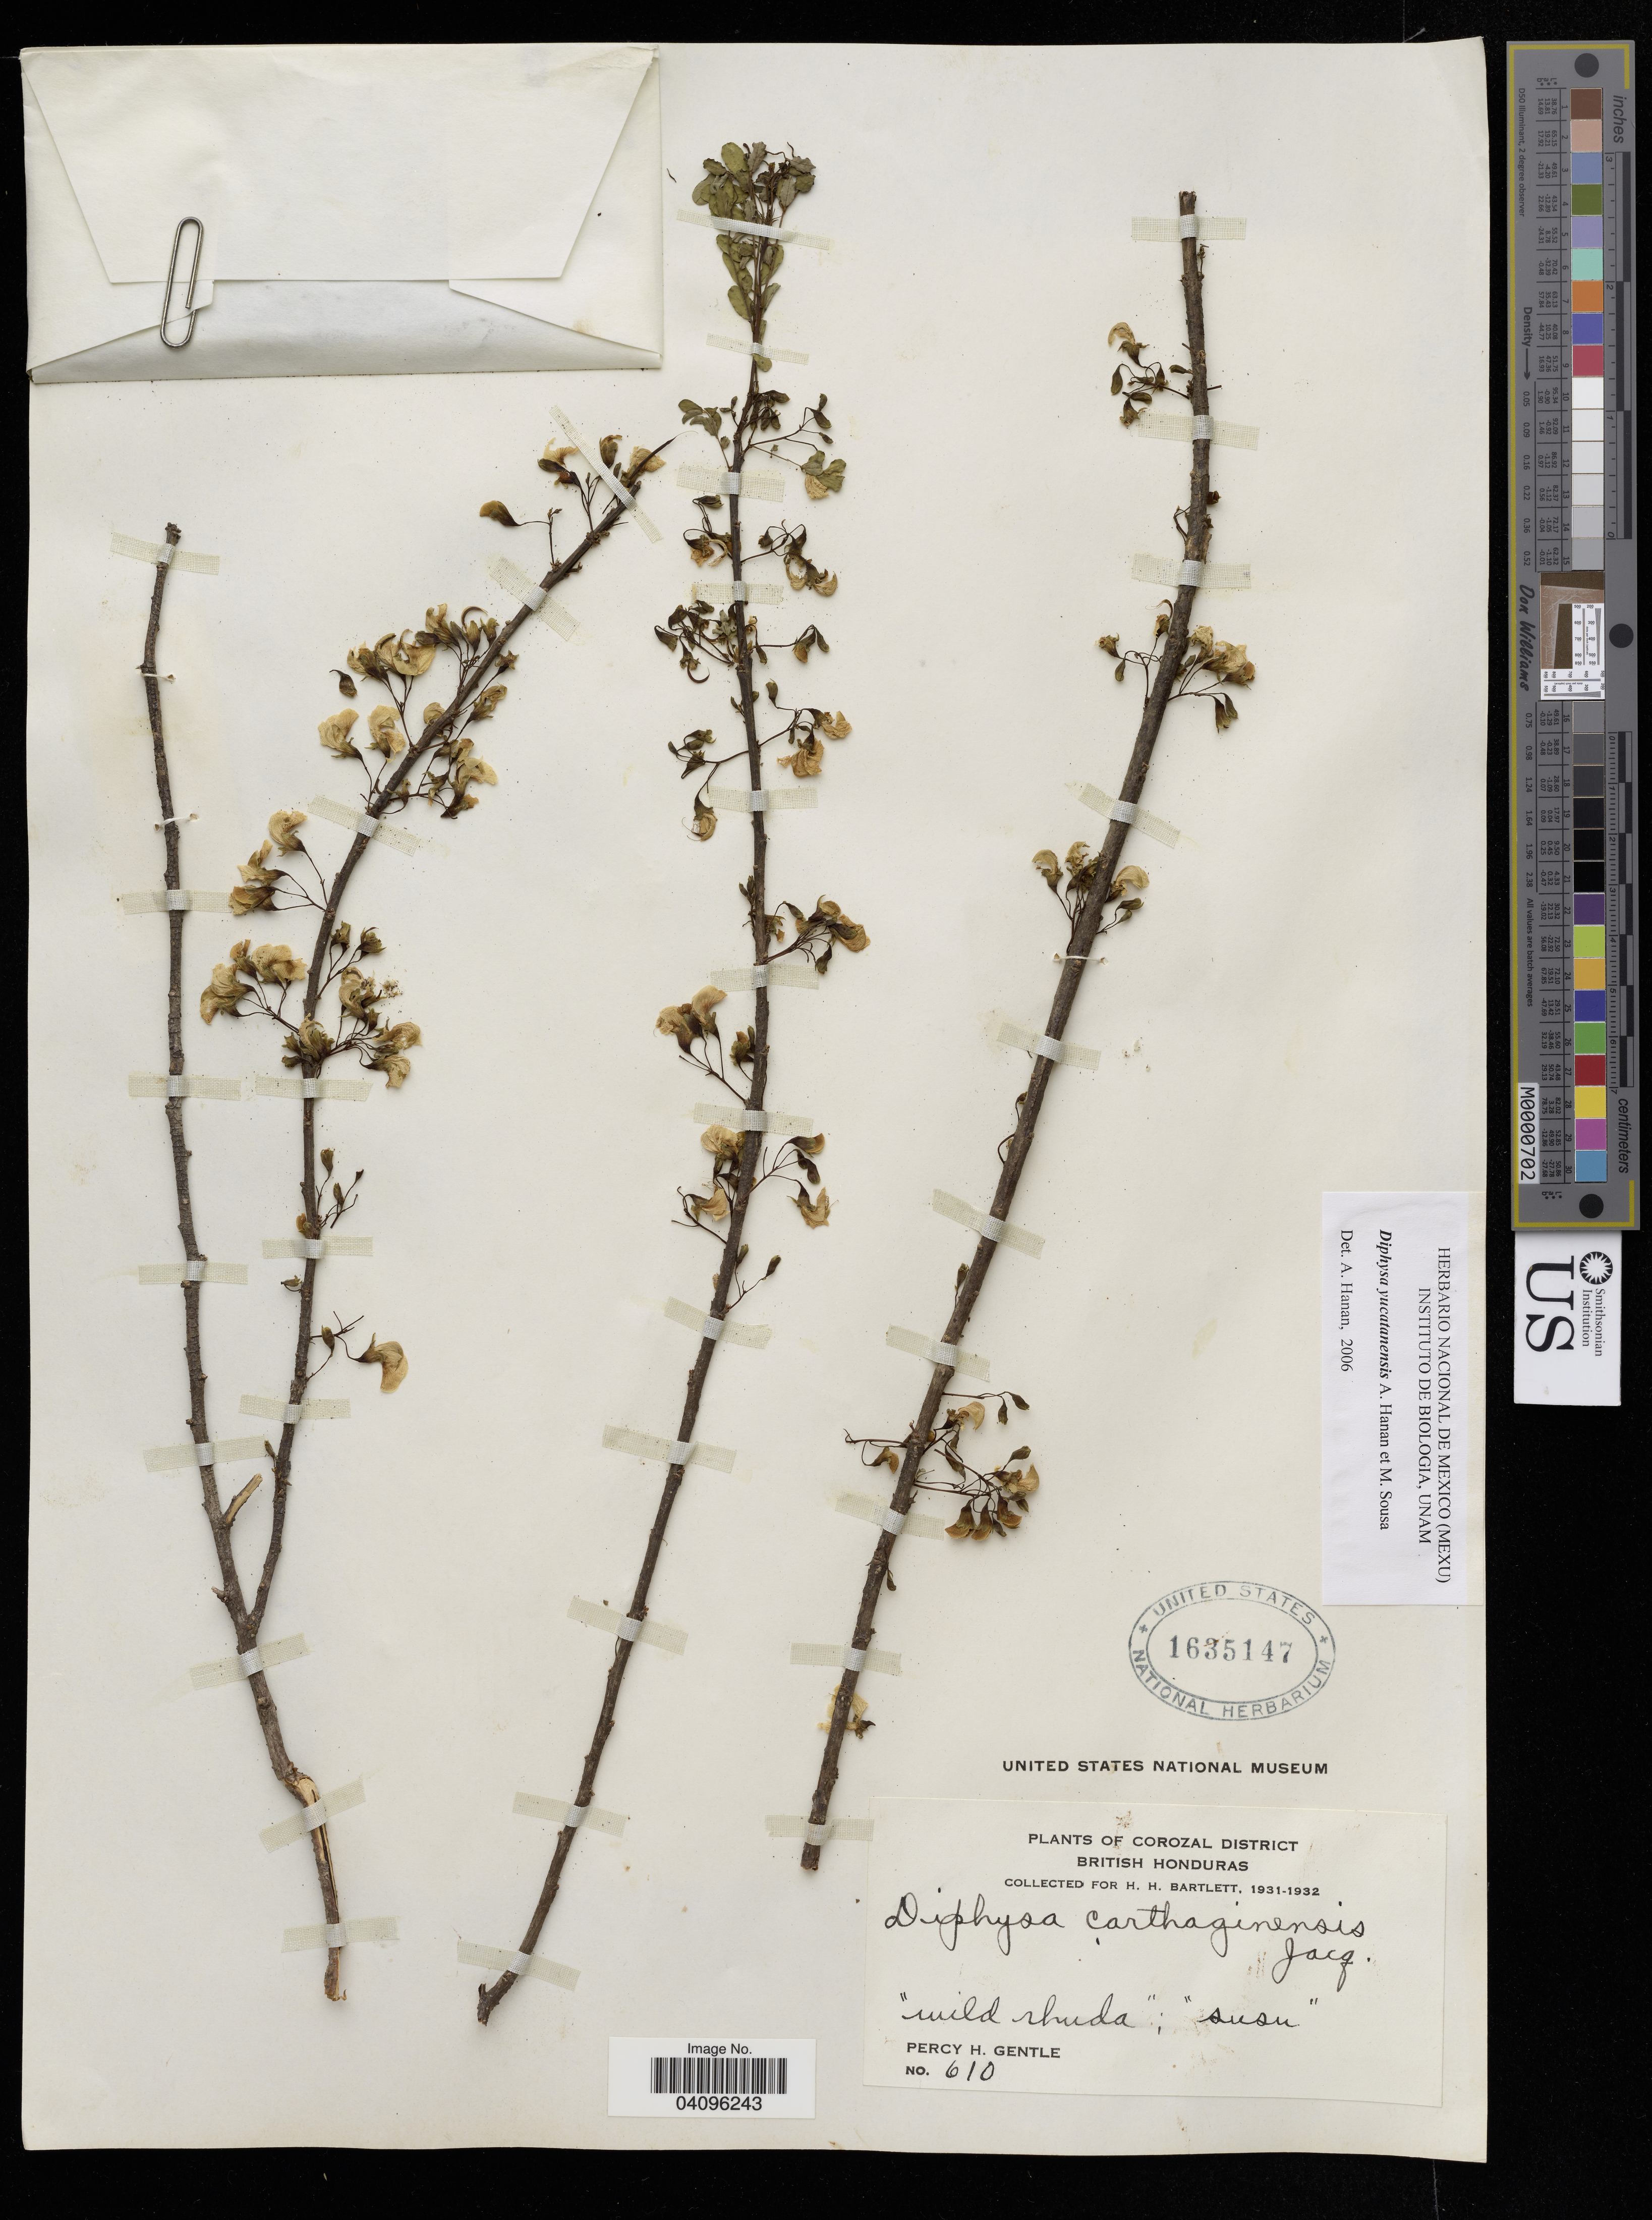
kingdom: Plantae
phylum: Tracheophyta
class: Magnoliopsida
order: Fabales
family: Fabaceae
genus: Diphysa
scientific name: Diphysa yucatanensis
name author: Hanan-Alipi & M. Sousa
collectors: P. H. Gentle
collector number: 610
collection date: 1931/1932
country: Belize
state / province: Corozal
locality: British Honduras.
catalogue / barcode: US 1635147